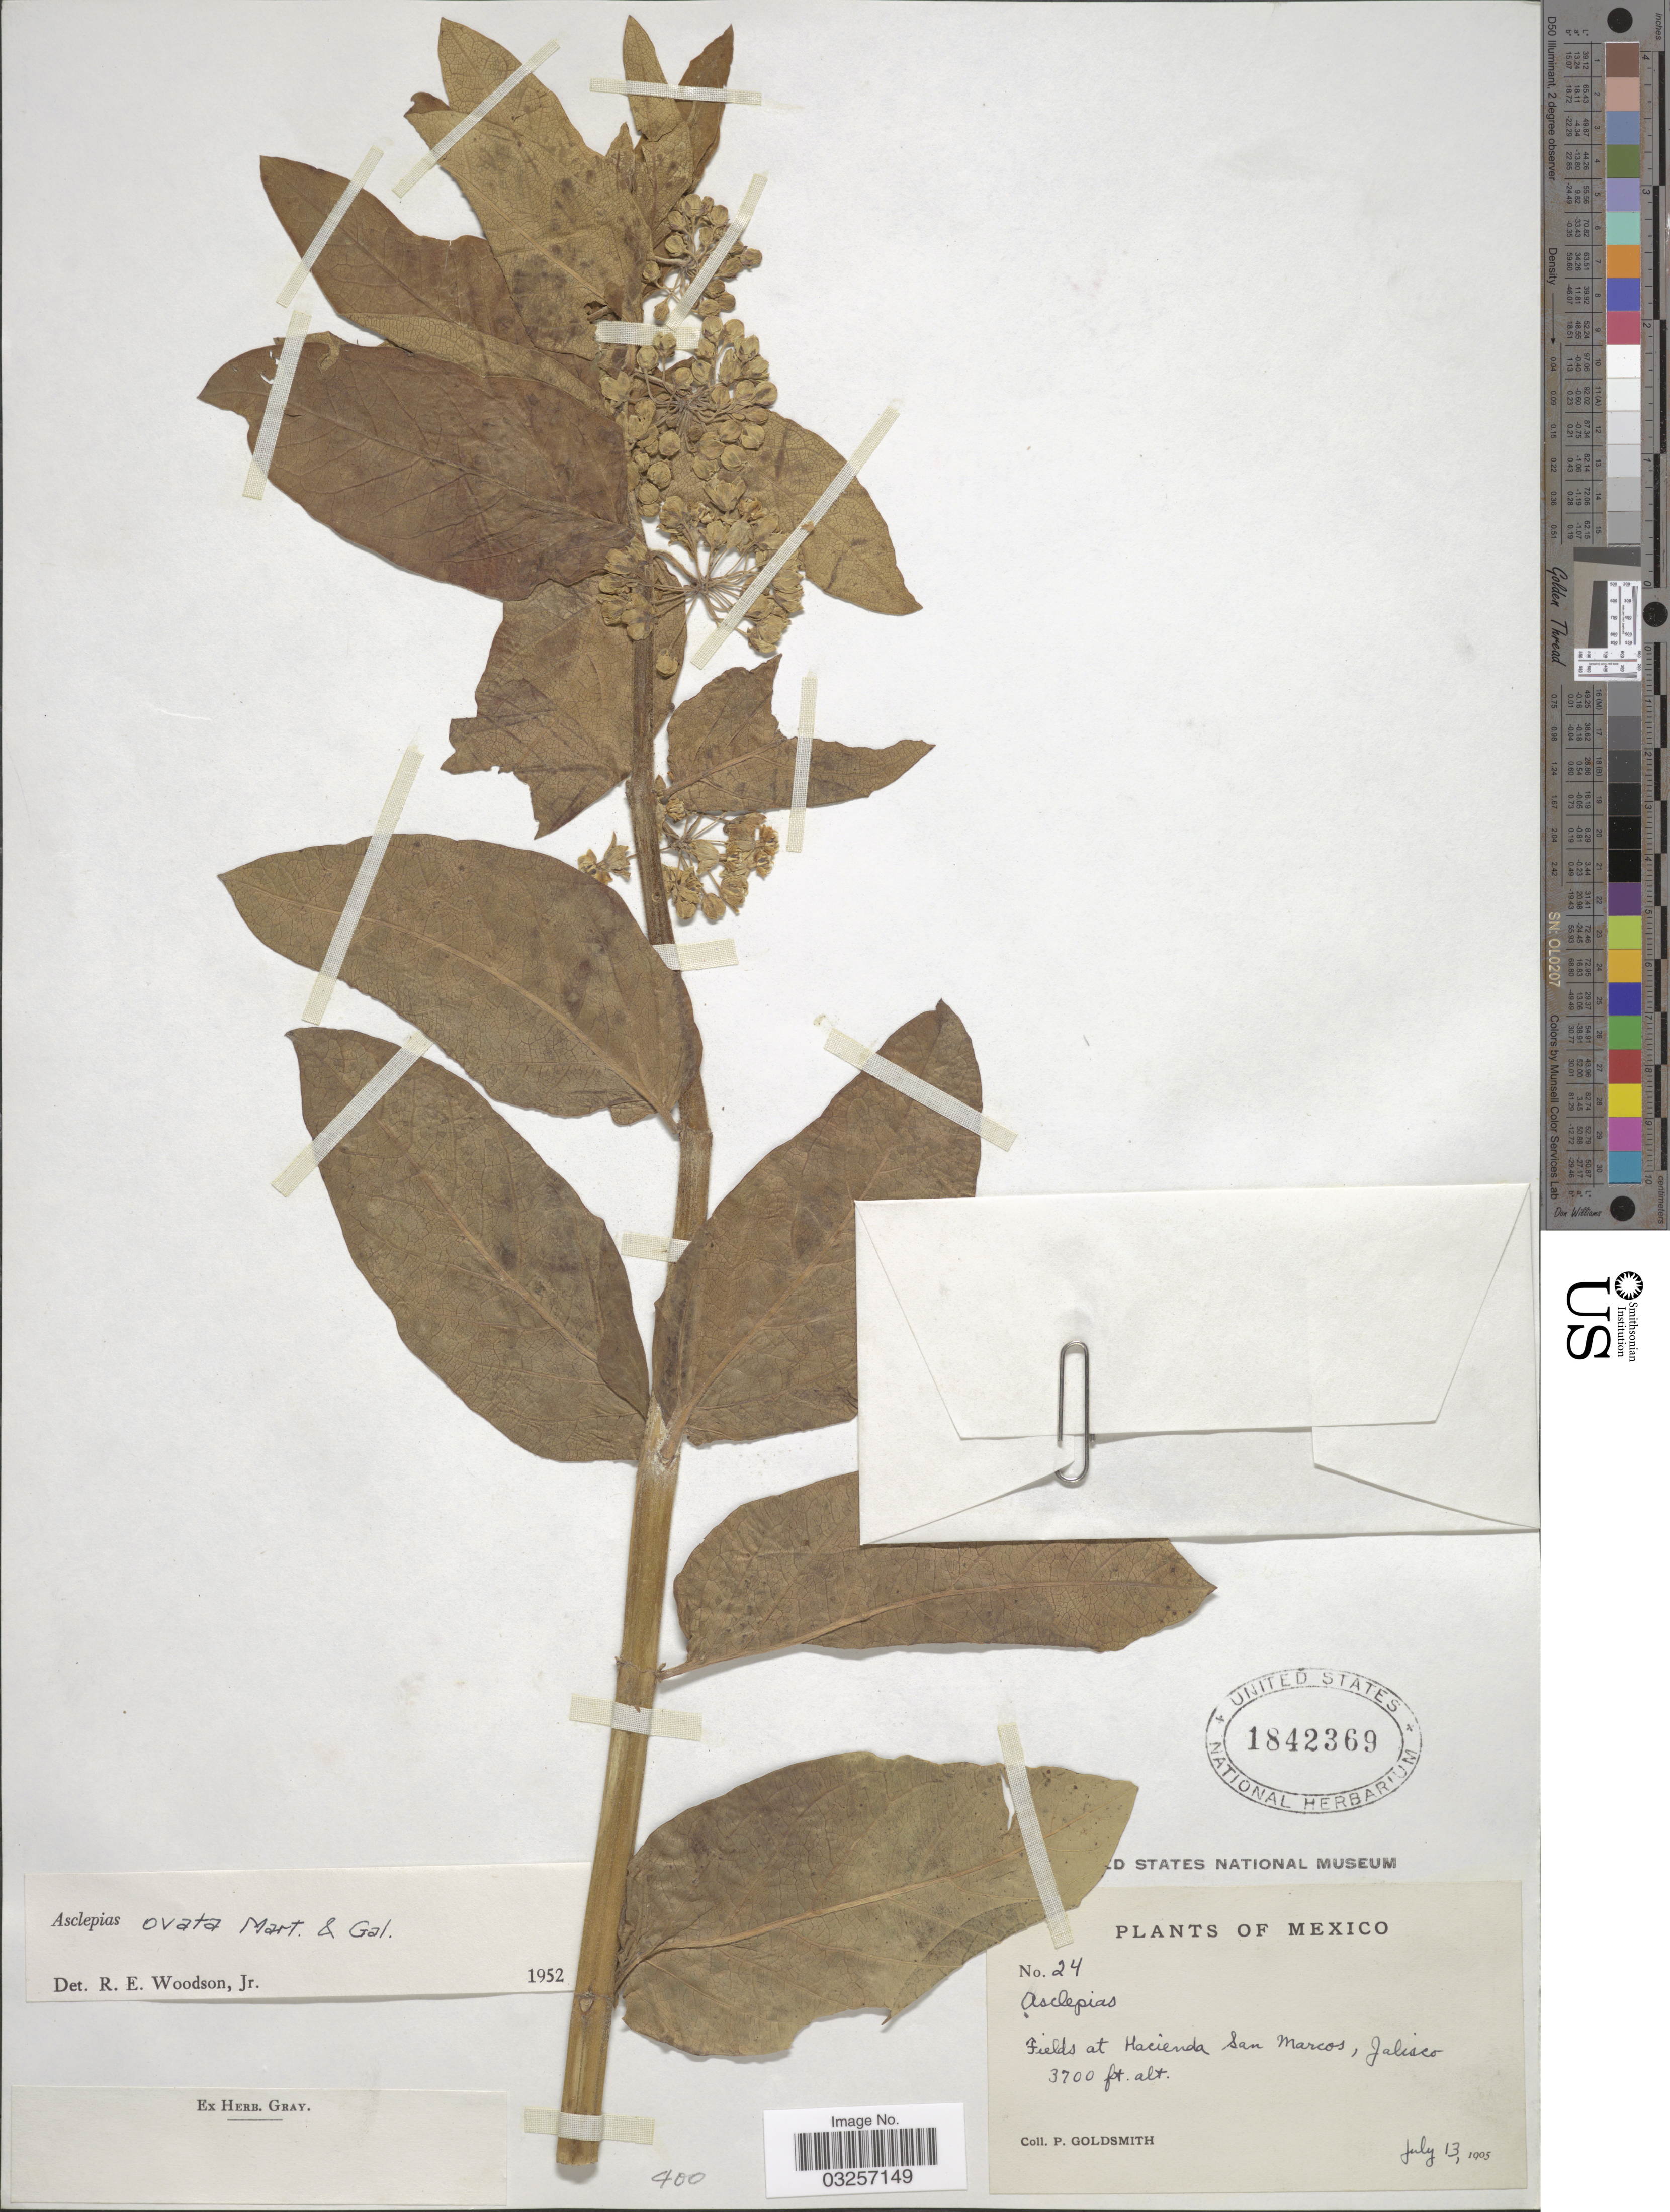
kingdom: Plantae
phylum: Tracheophyta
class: Magnoliopsida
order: Gentianales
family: Apocynaceae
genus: Asclepias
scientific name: Asclepias ovata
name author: M. Martens & Galeotti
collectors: P. Goldsmith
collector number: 24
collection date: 1905-07-13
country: Mexico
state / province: Jalisco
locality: Fields at Hacienda San Marcos.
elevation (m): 1128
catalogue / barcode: US 1842369